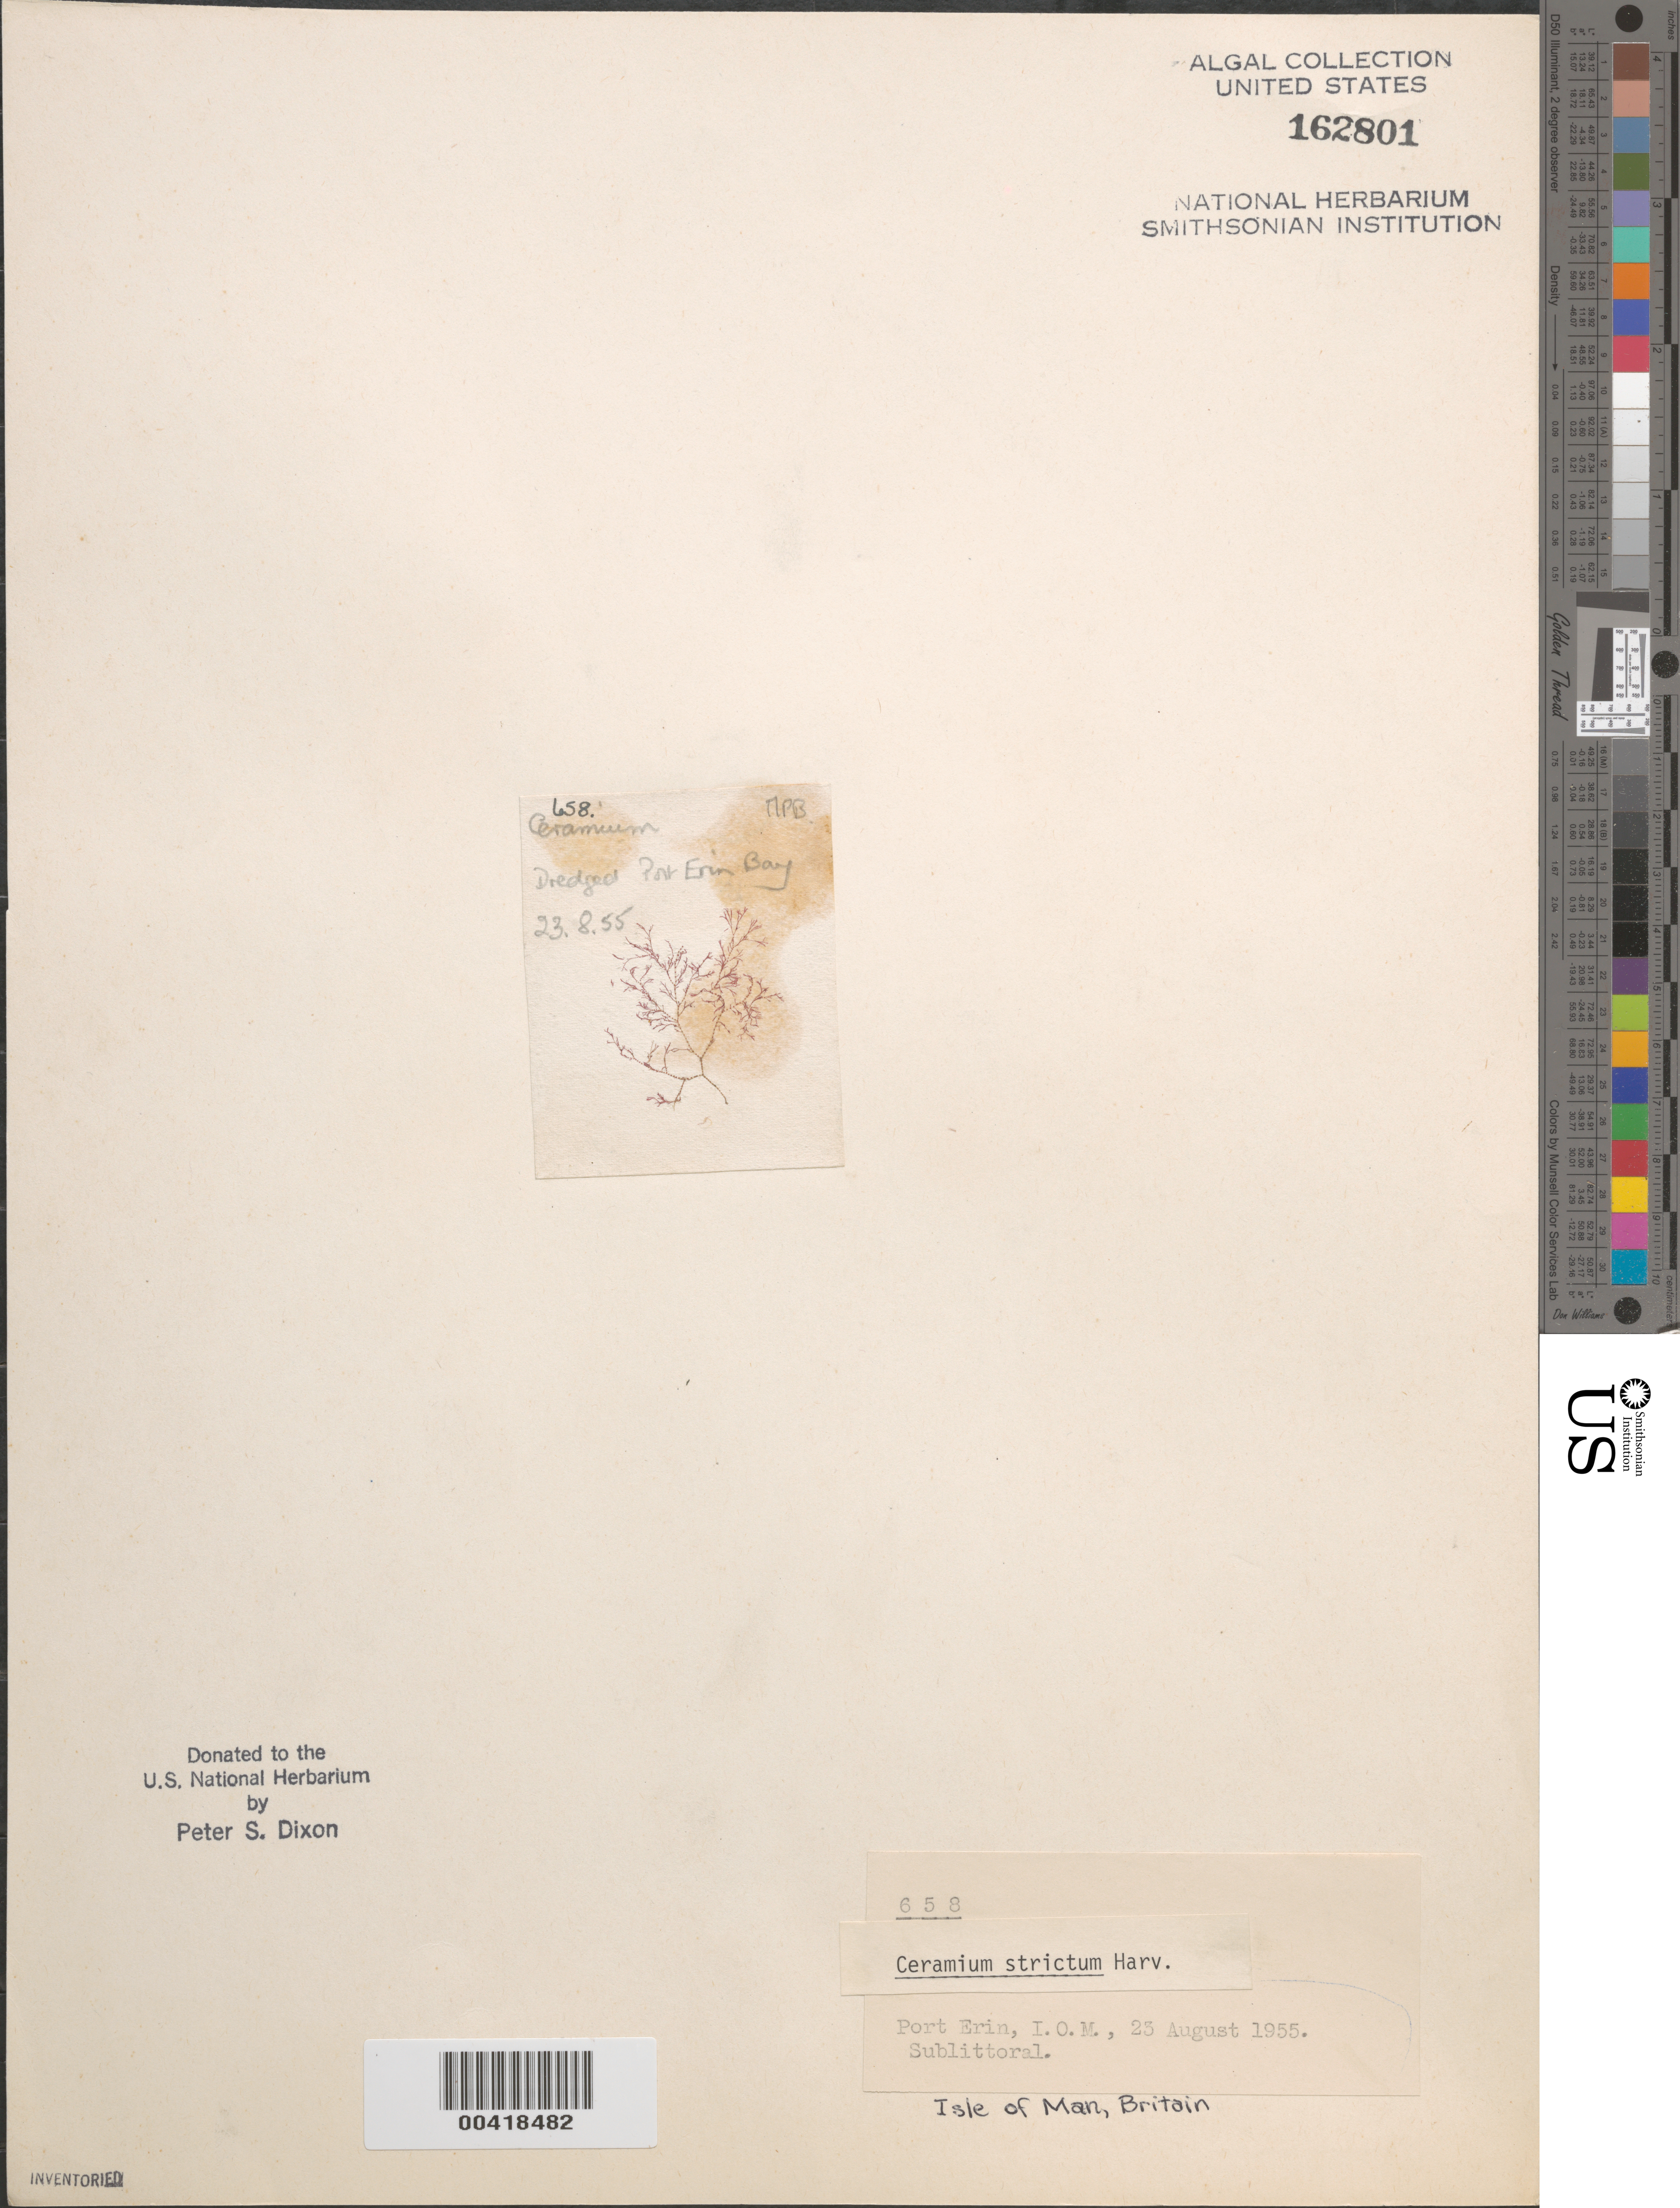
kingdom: Plantae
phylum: Rhodophyta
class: Florideophyceae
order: Ceramiales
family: Ceramiaceae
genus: Ceramium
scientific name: Ceramium strictum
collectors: P. S. Dixon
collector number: PSD 658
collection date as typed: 23 Aug 1955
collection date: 1955-08-23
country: United Kingdom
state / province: England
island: Isle of Man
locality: Port Erin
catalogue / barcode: US 162801